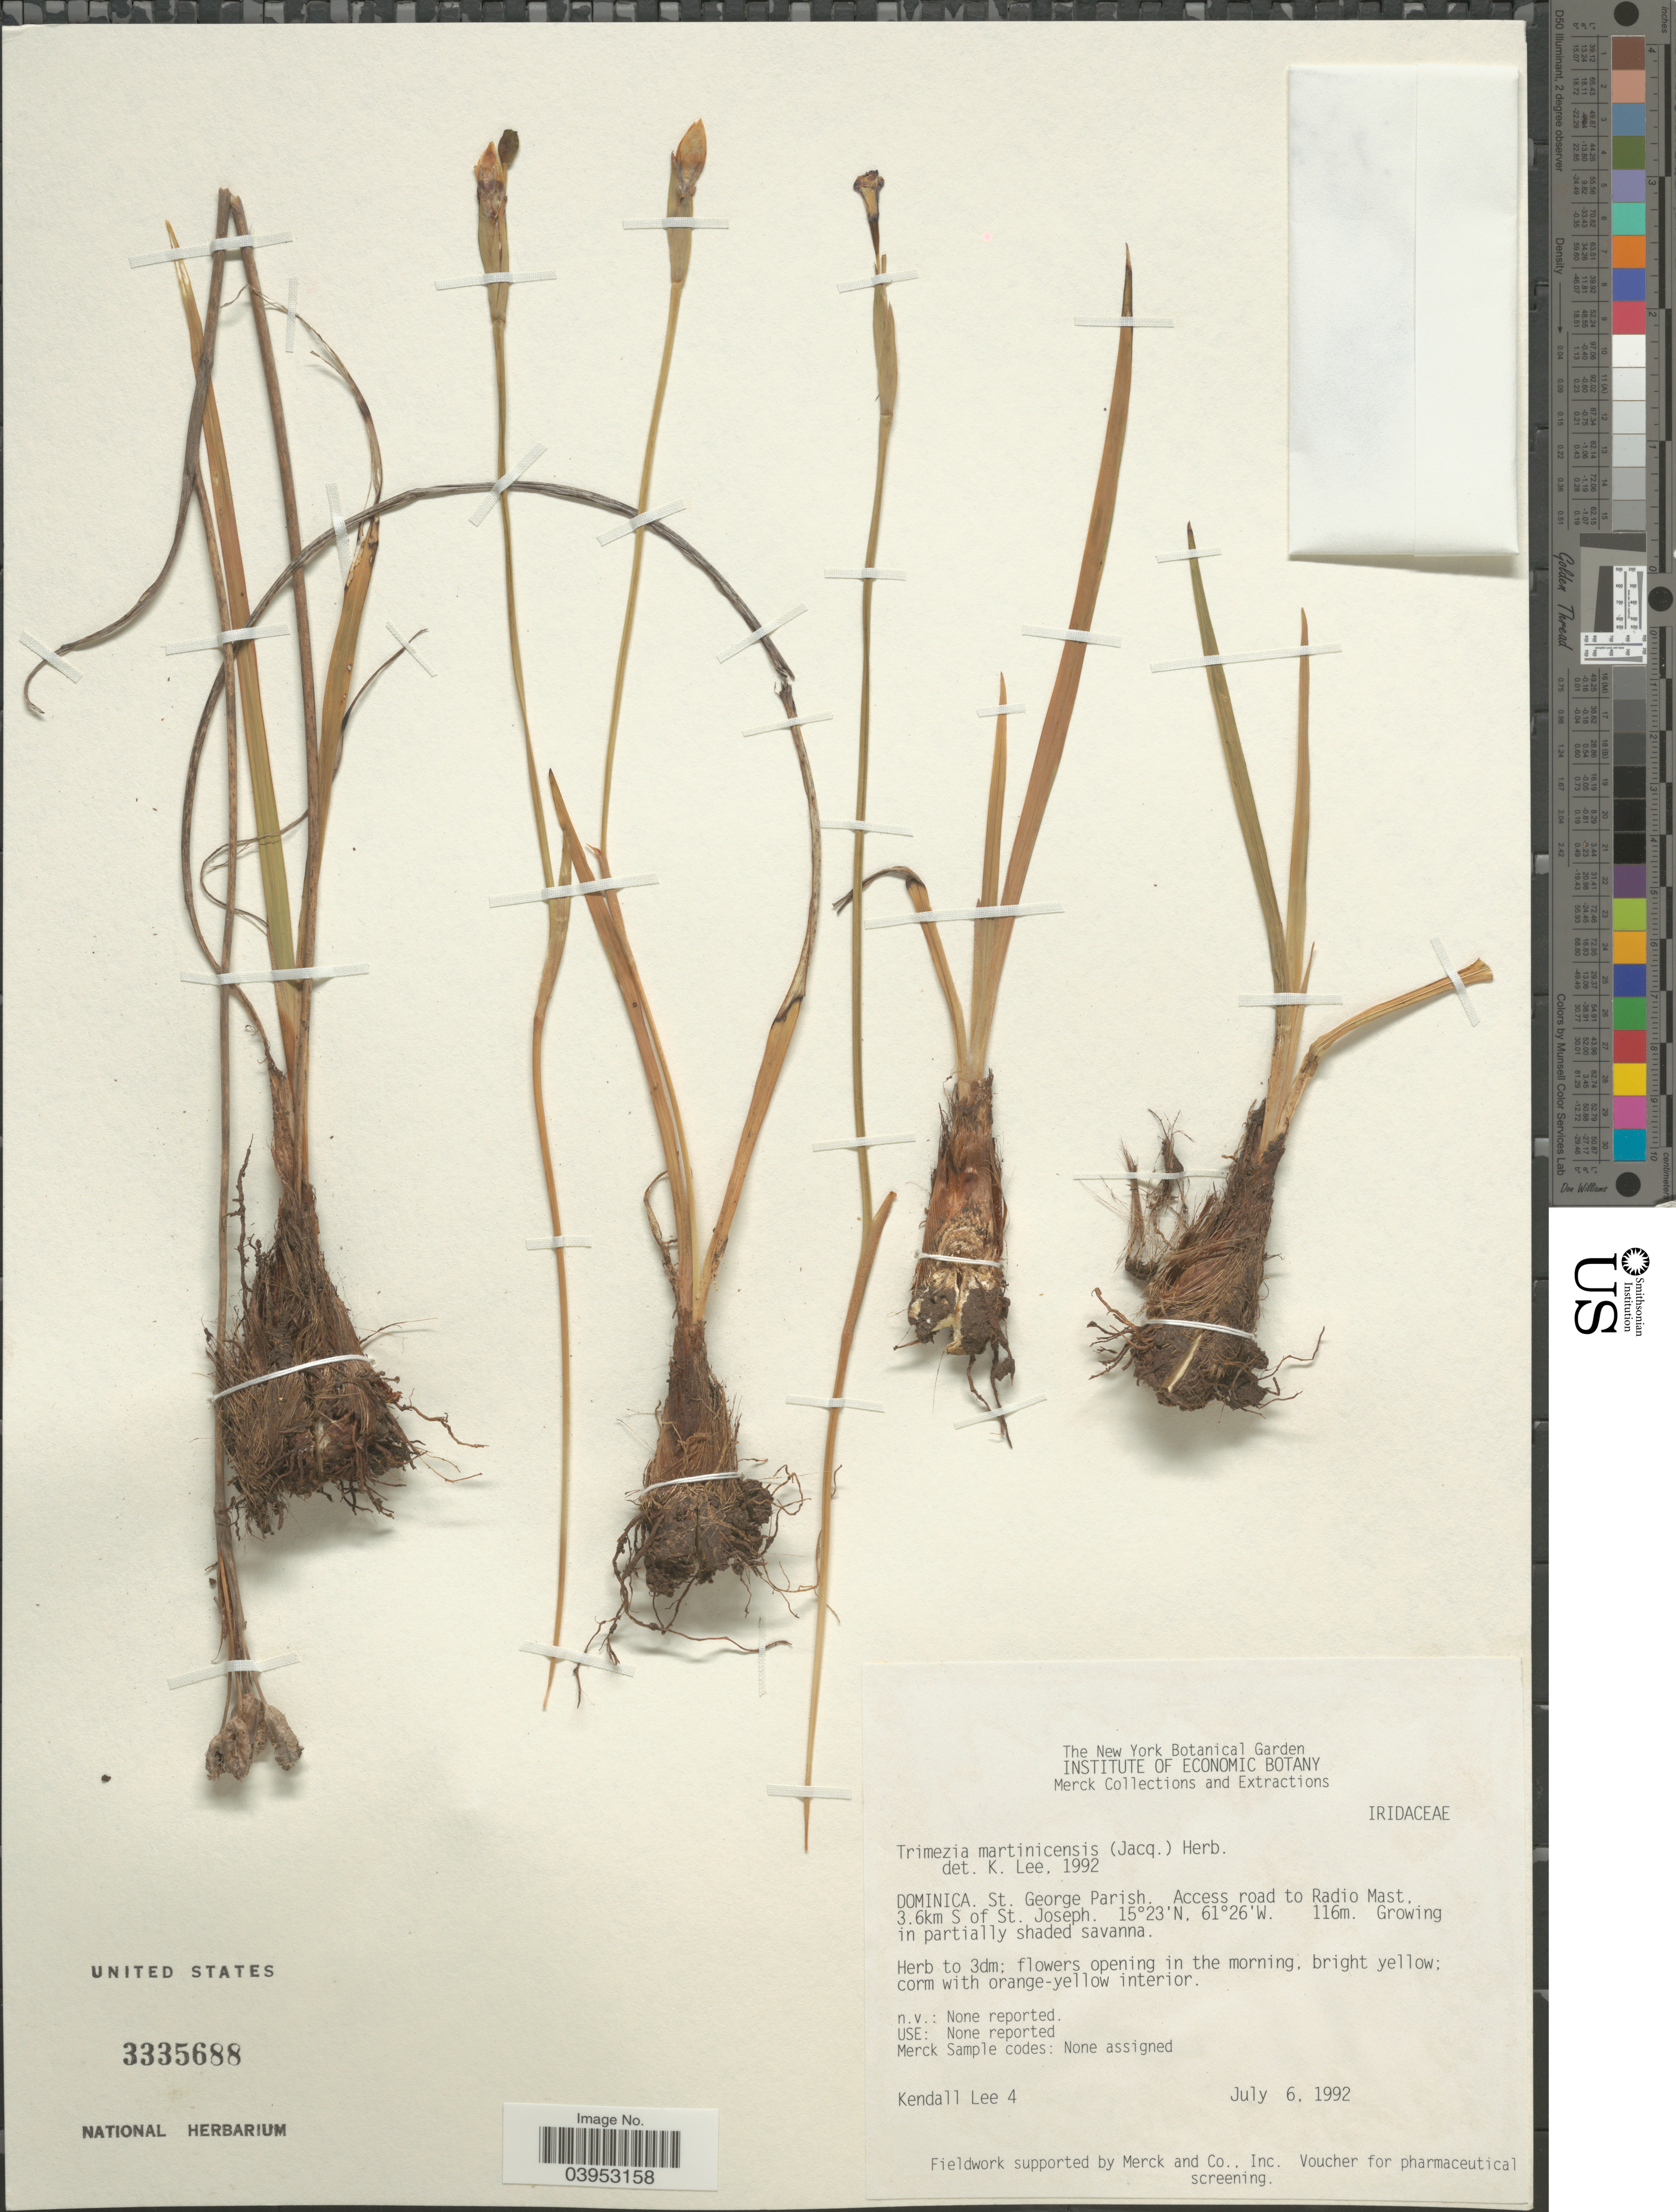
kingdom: Plantae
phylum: Tracheophyta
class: Liliopsida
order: Asparagales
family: Iridaceae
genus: Trimezia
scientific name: Trimezia martinicensis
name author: (Jacq.) Herb.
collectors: K. Lee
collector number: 4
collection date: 1992-07-06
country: Dominica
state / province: St. George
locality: St. George Parish. Access road to Radio Mast, 3.6km S of St. Joseph.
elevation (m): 116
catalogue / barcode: US 3335688